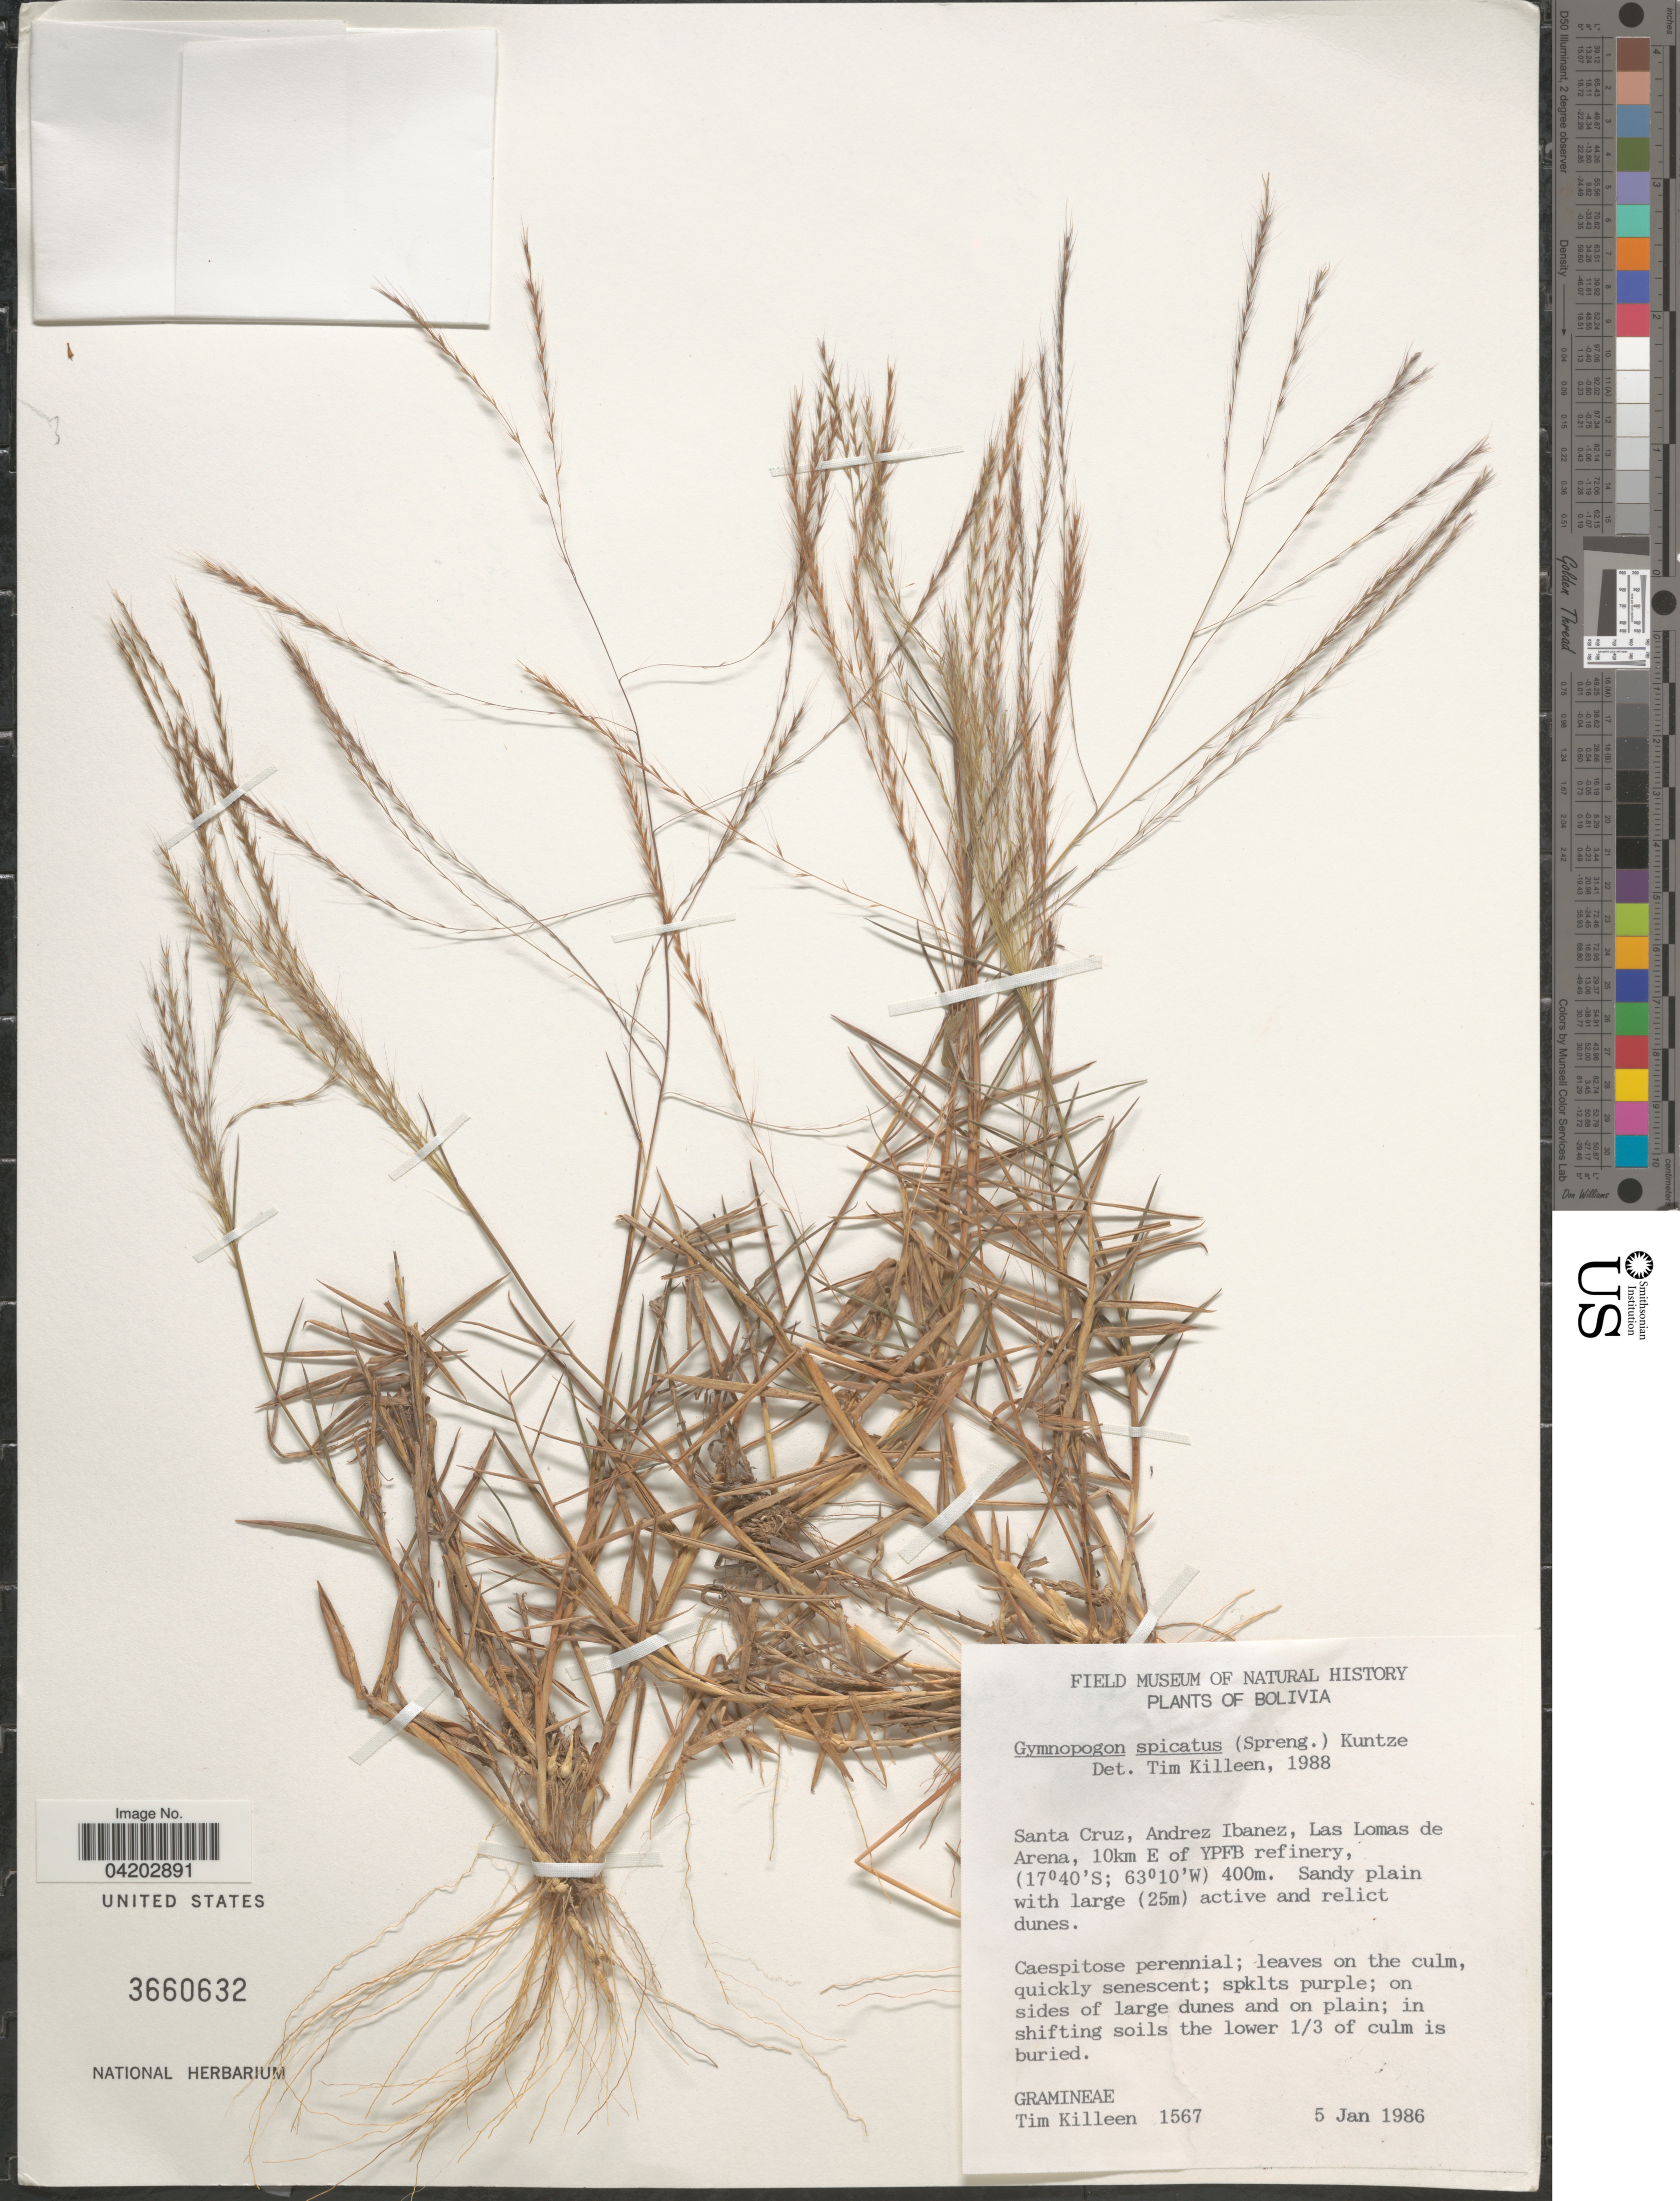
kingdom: Plantae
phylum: Tracheophyta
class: Liliopsida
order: Poales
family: Poaceae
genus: Gymnopogon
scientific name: Gymnopogon spicatus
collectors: T. J. Killeen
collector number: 1567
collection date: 1986-01-05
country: Bolivia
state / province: Santa Cruz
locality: Andres Ibanez, Las Lomas de Arena, 10km E of YPFB refinery.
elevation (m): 400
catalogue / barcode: US 3660632